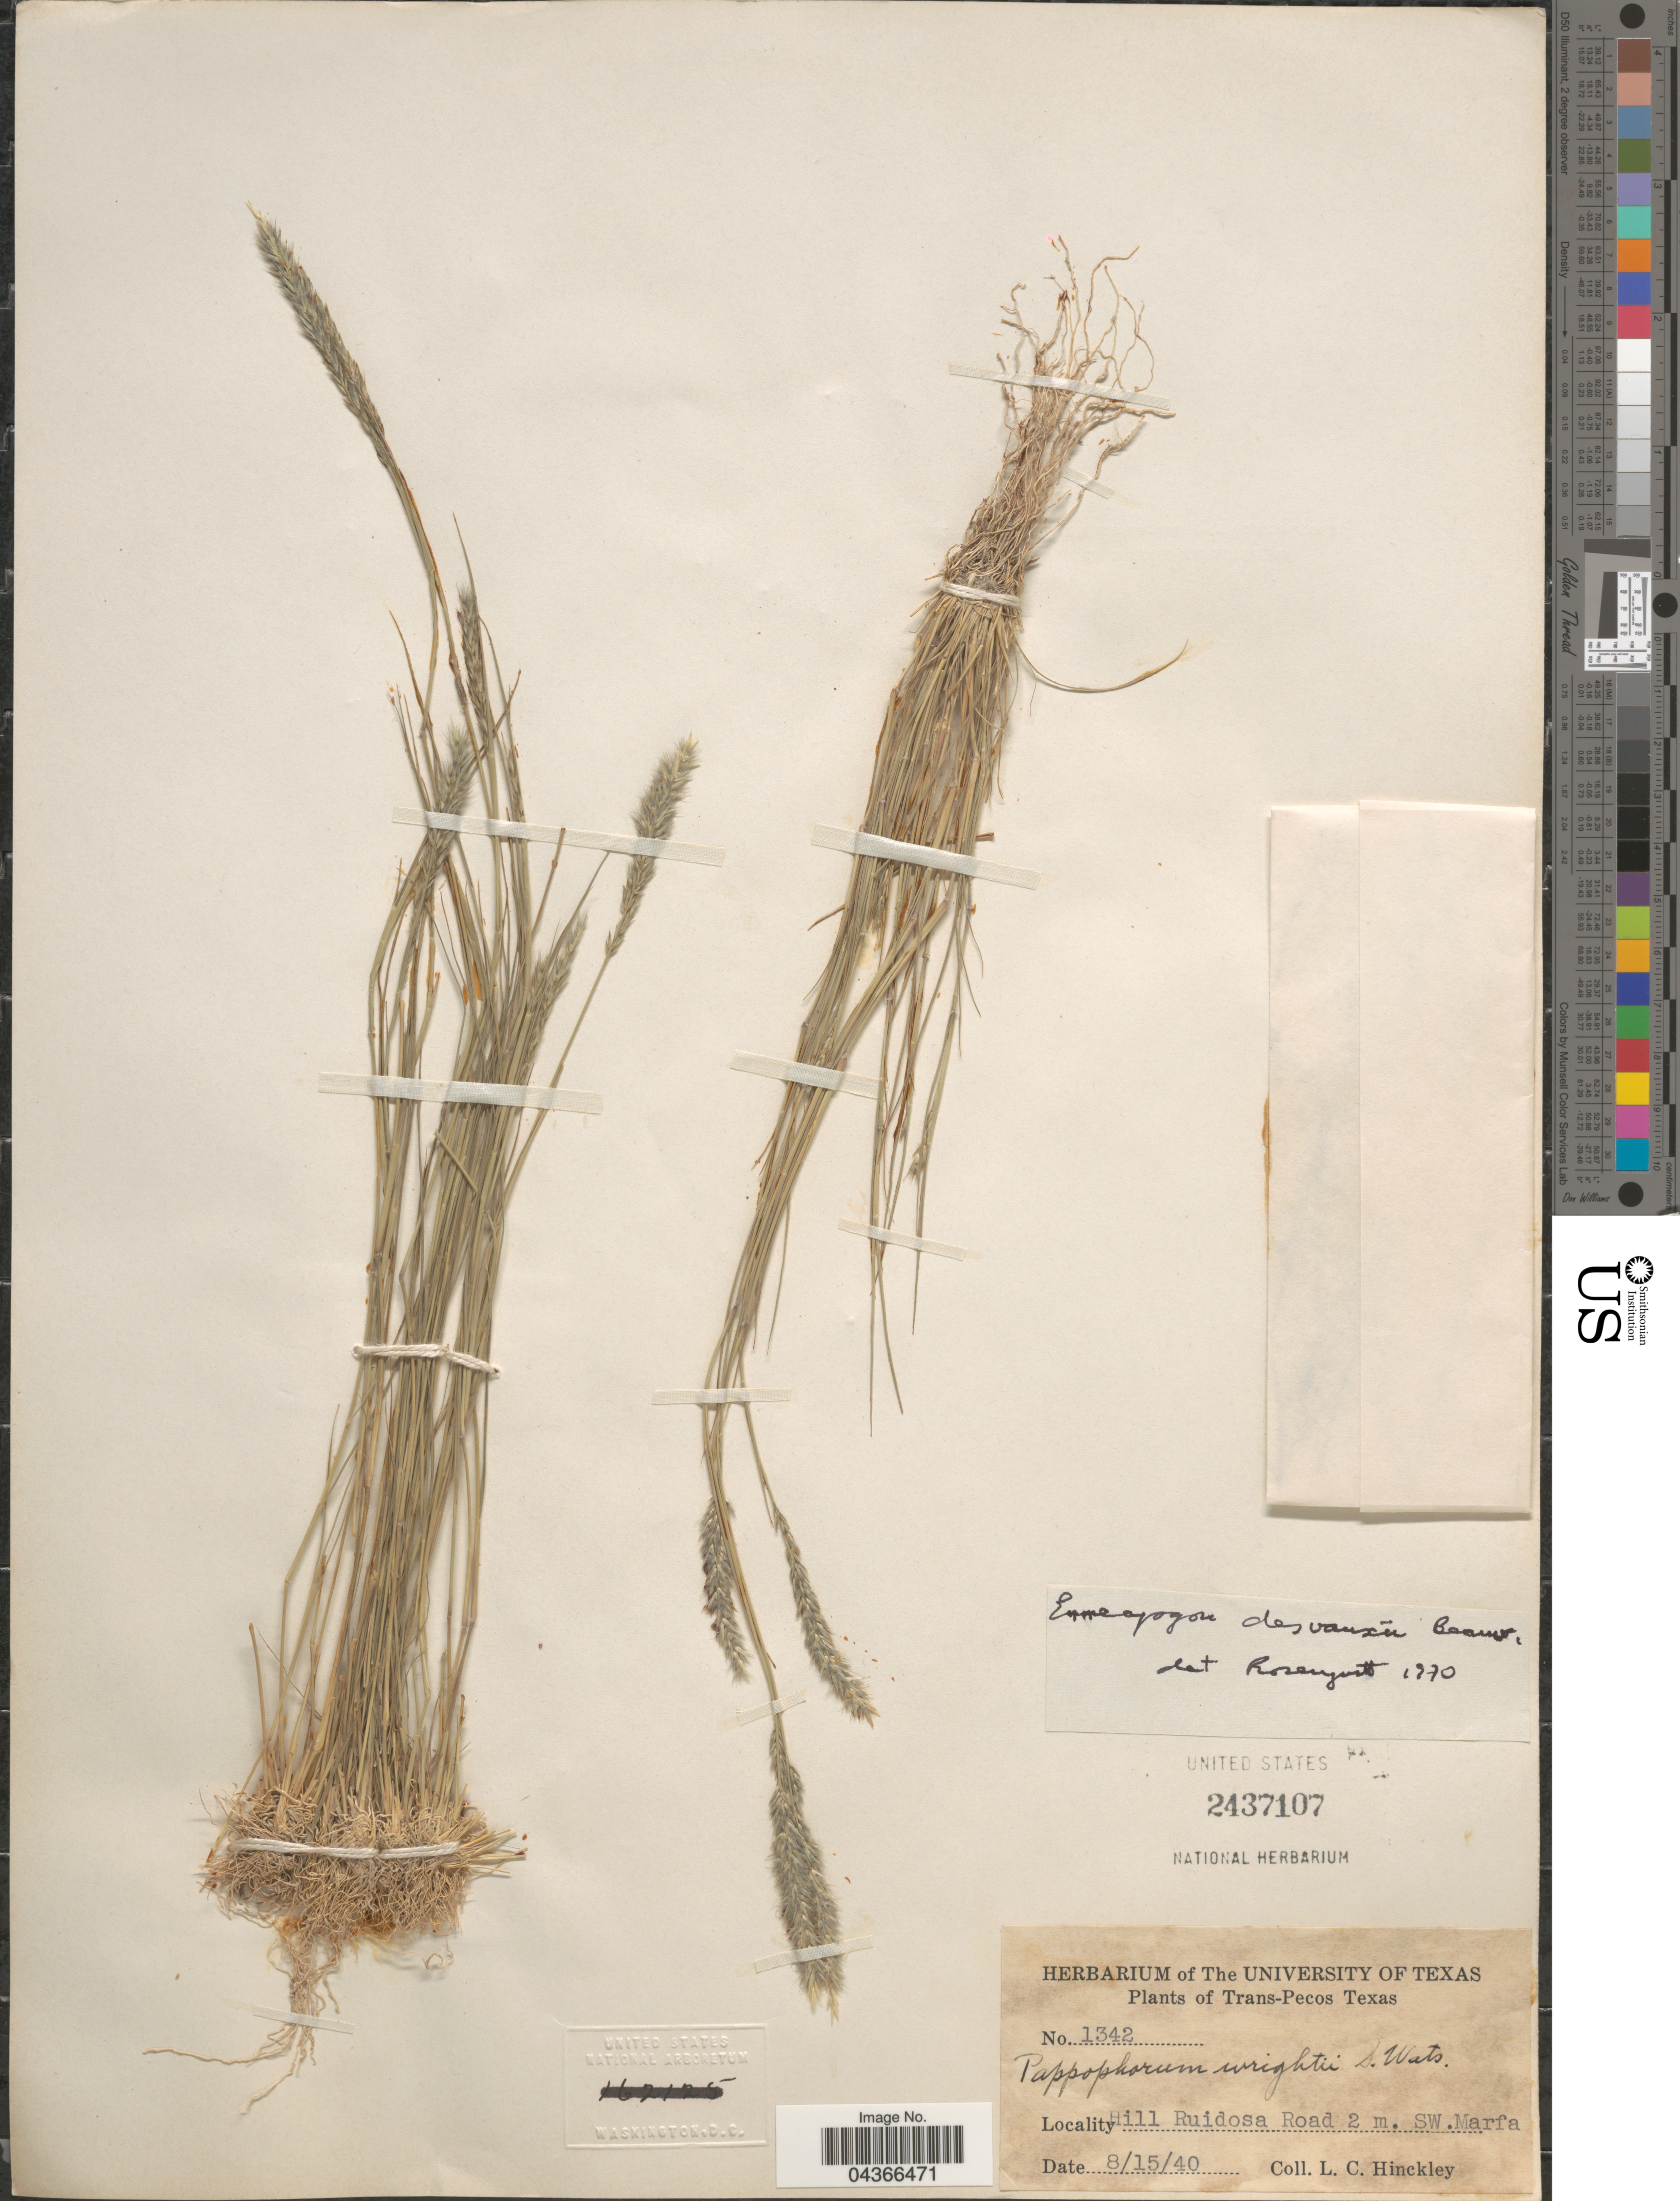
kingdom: Plantae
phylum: Tracheophyta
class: Liliopsida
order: Poales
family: Poaceae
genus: Enneapogon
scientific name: Enneapogon desvauxii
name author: P. Beauv.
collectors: L. Hinckley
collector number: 1342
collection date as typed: Transcribed d/m/y: 15/8/40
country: United States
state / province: Texas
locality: Trans-Pecos Texas. Hill Ruidosa Road 2 m. SW. Marfa.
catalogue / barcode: US 2437107